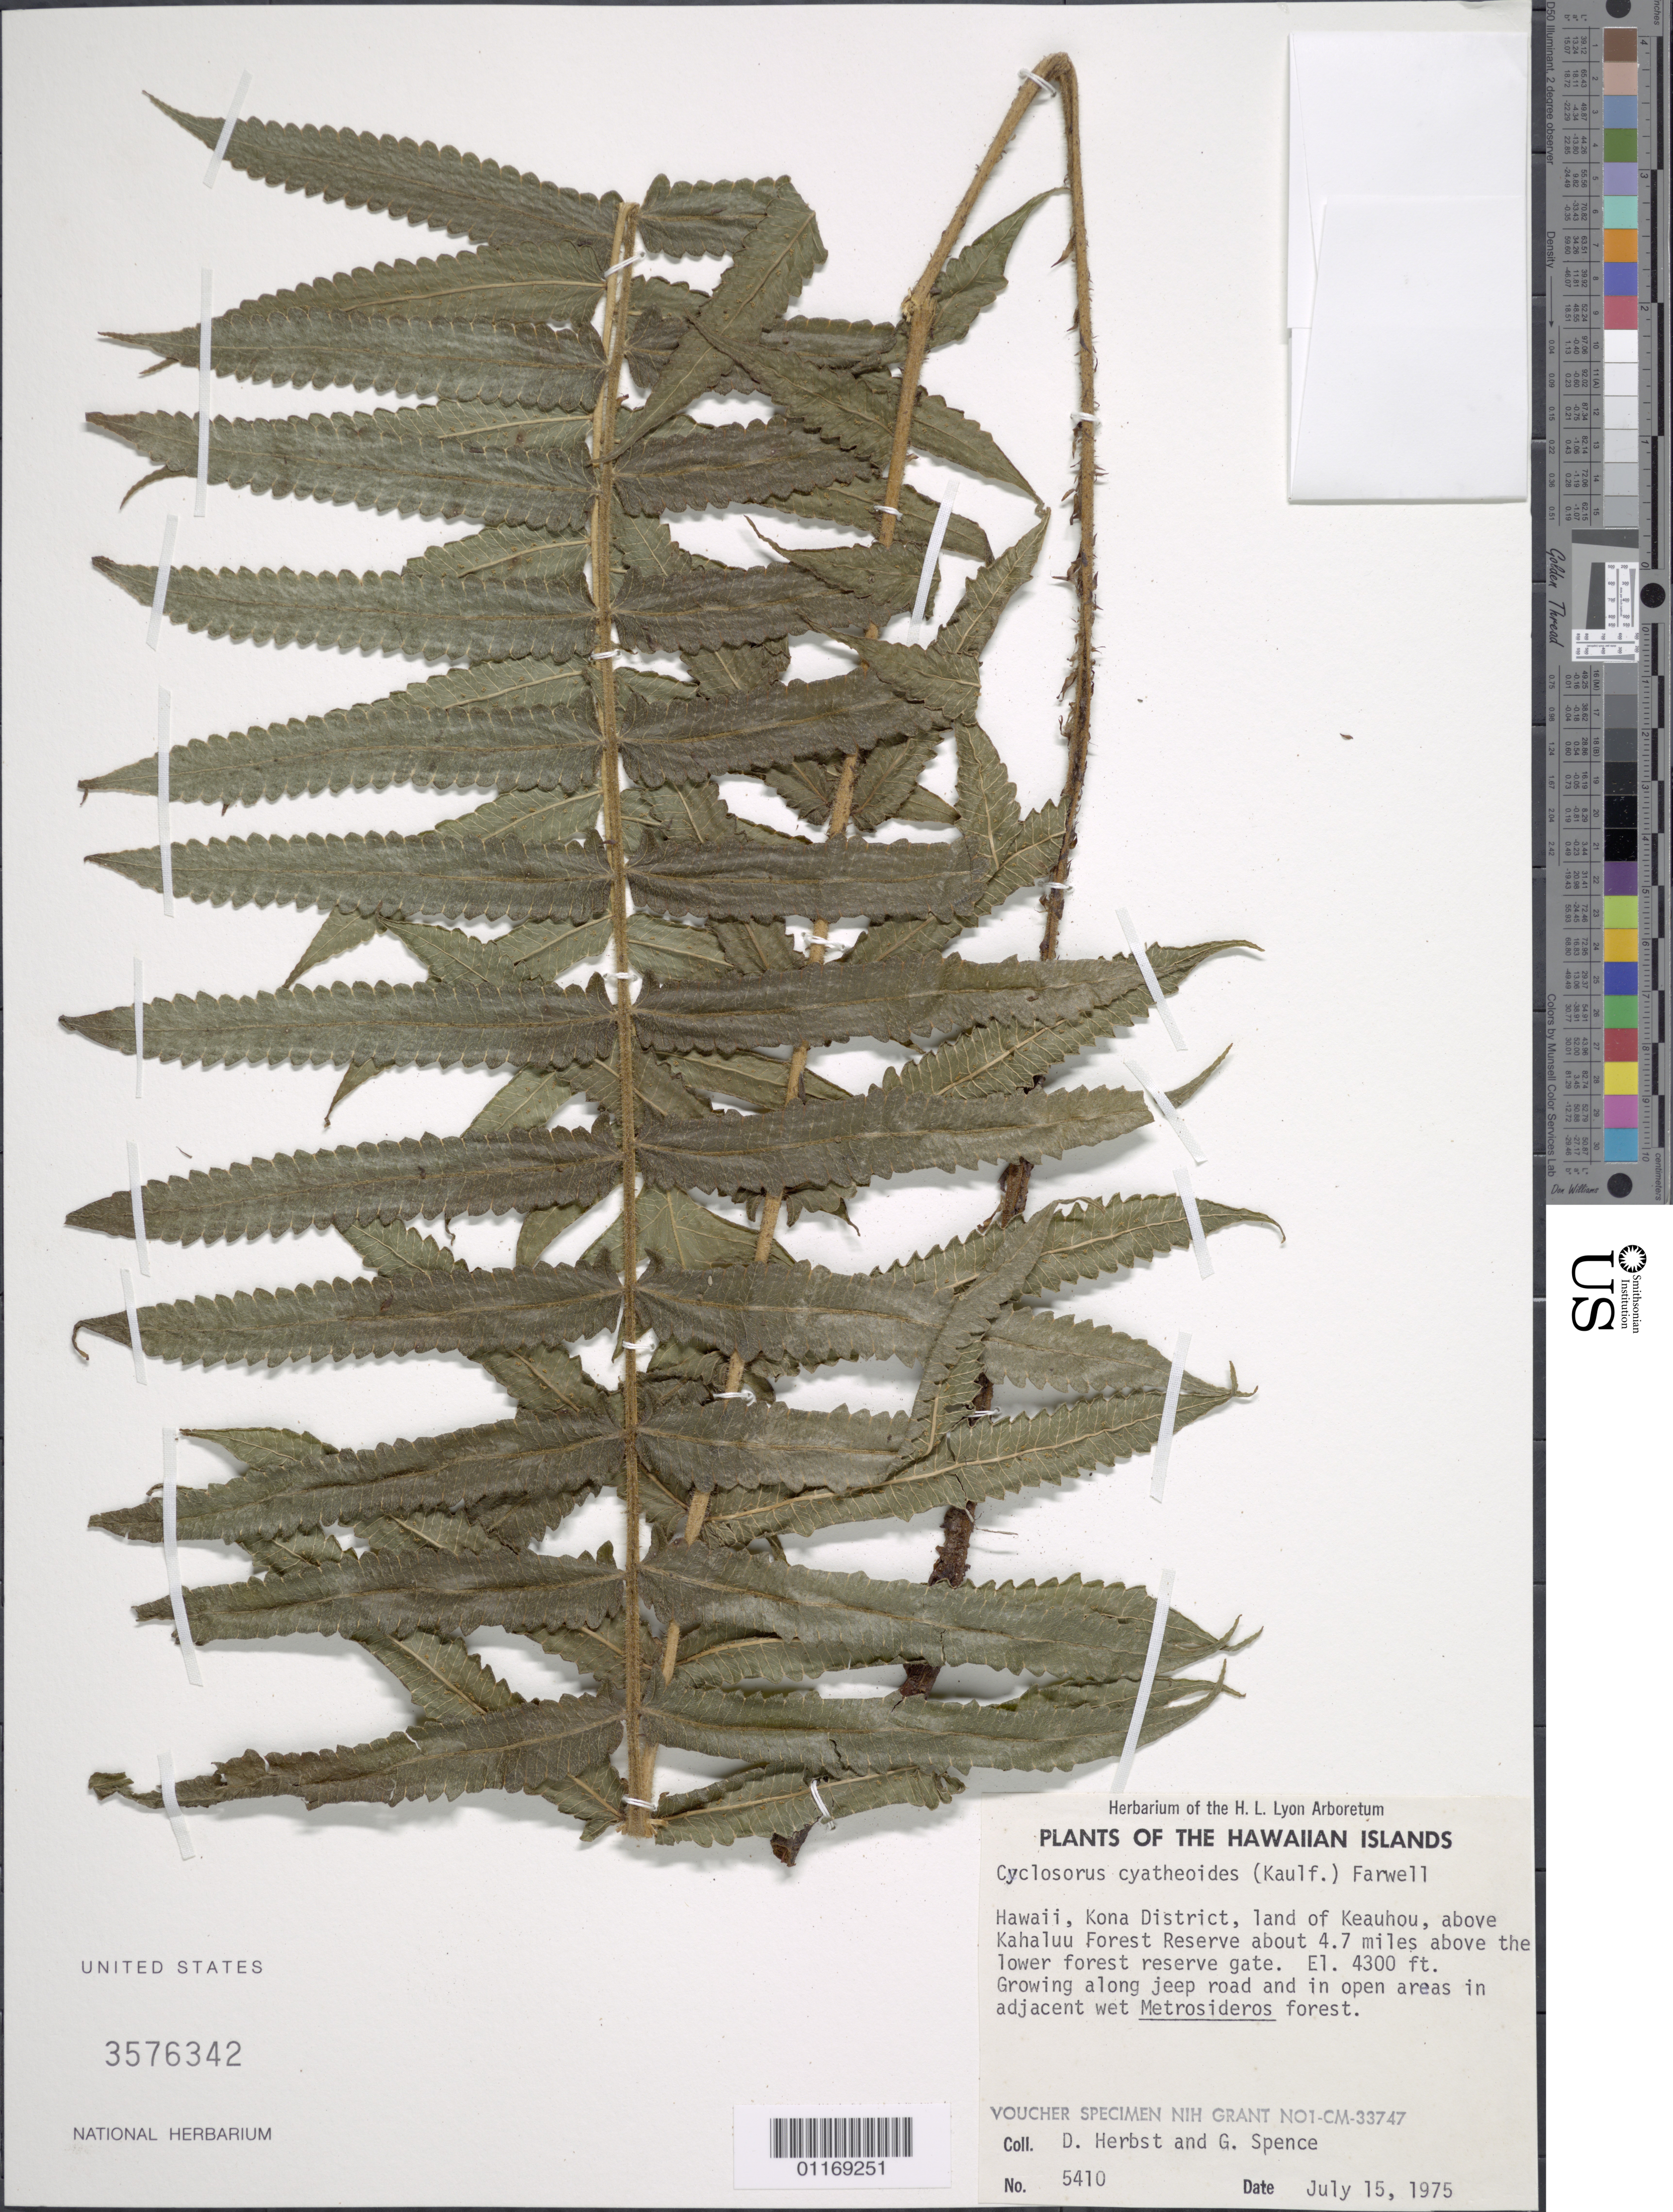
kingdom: Plantae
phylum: Tracheophyta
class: Polypodiopsida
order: Polypodiales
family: Thelypteridaceae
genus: Christella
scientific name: Christella cyatheoides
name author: (Kaulf.) Holttum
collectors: D. R. Herbst & S. Ishikawa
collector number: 5410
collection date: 2013-07-15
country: United States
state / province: Hawaii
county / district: Hawaii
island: Hawaii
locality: Kona District, Land of Keauhou, above Kahaluu Forest Reserve about 4.7 miles above the lower forest reserve gate, growing along jeep road and in open areas.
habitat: Wet forest.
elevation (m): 1311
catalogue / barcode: US 3576342